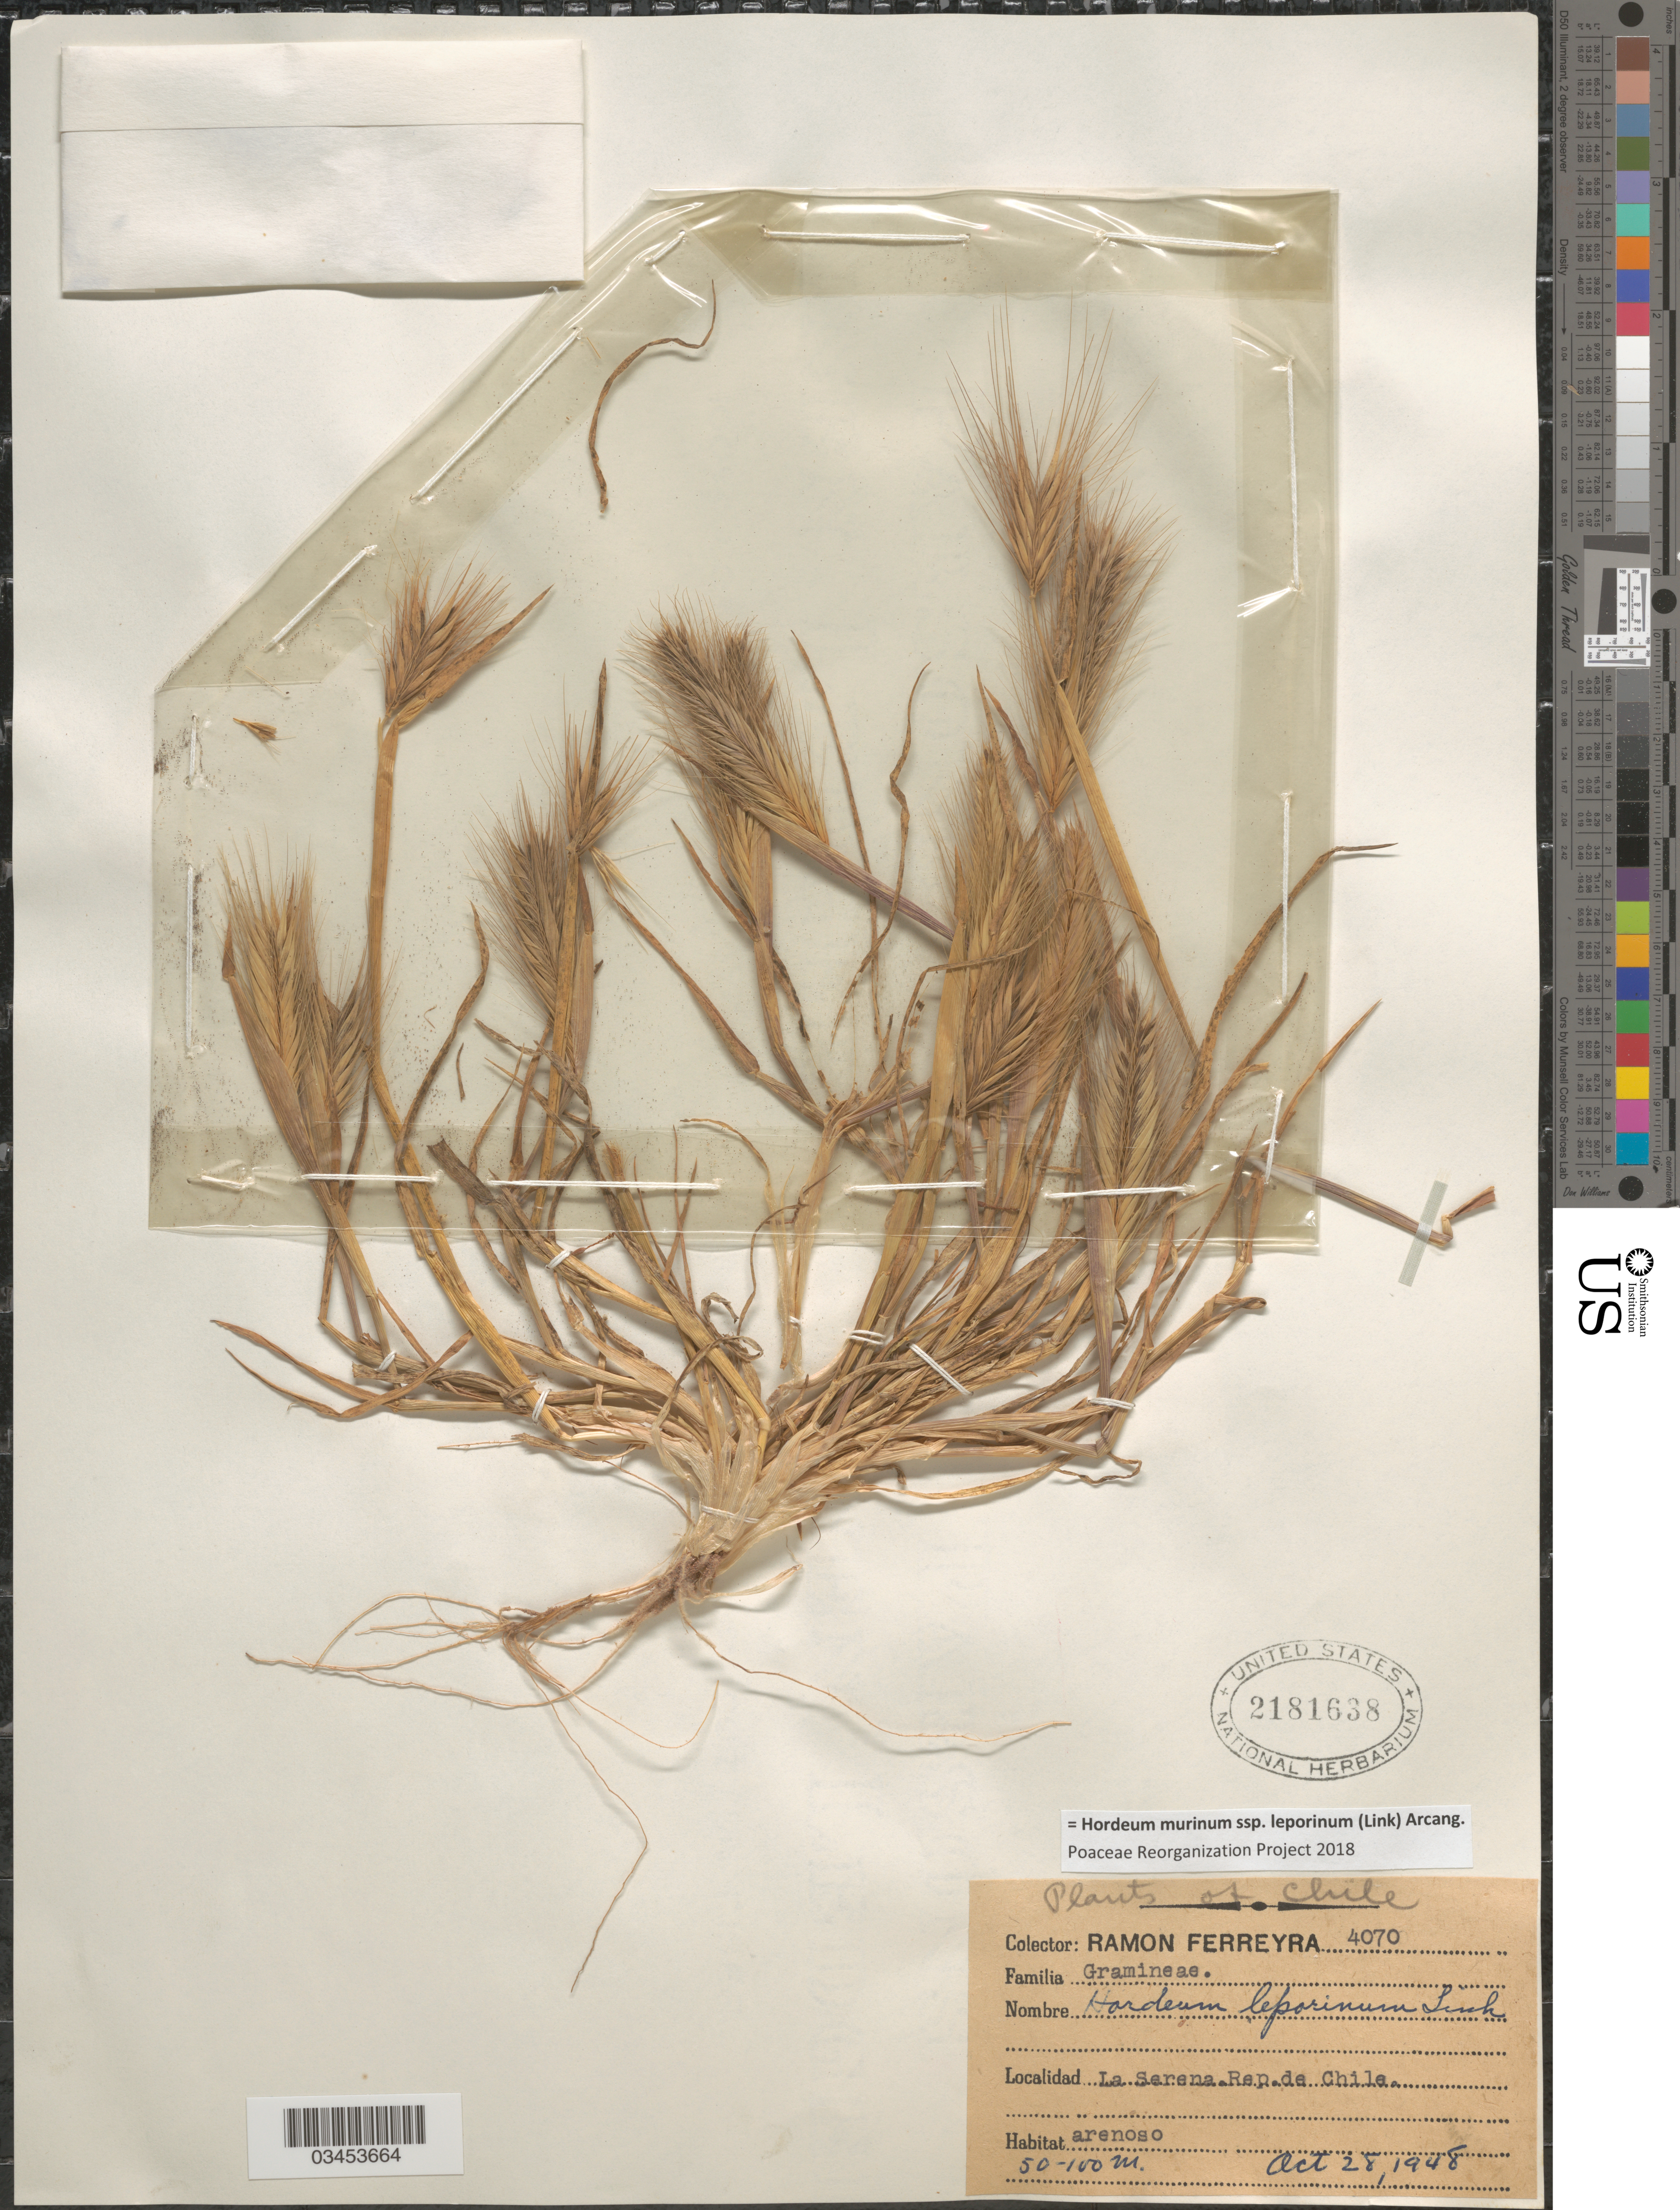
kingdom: Plantae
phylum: Tracheophyta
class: Liliopsida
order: Poales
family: Poaceae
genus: Hordeum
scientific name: Hordeum murinum subsp. leporinum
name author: (Link) Arcang.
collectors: R. A. Ferreyra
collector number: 4070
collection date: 1948-10-28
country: Chile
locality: La Serena.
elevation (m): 50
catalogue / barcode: US 2181638